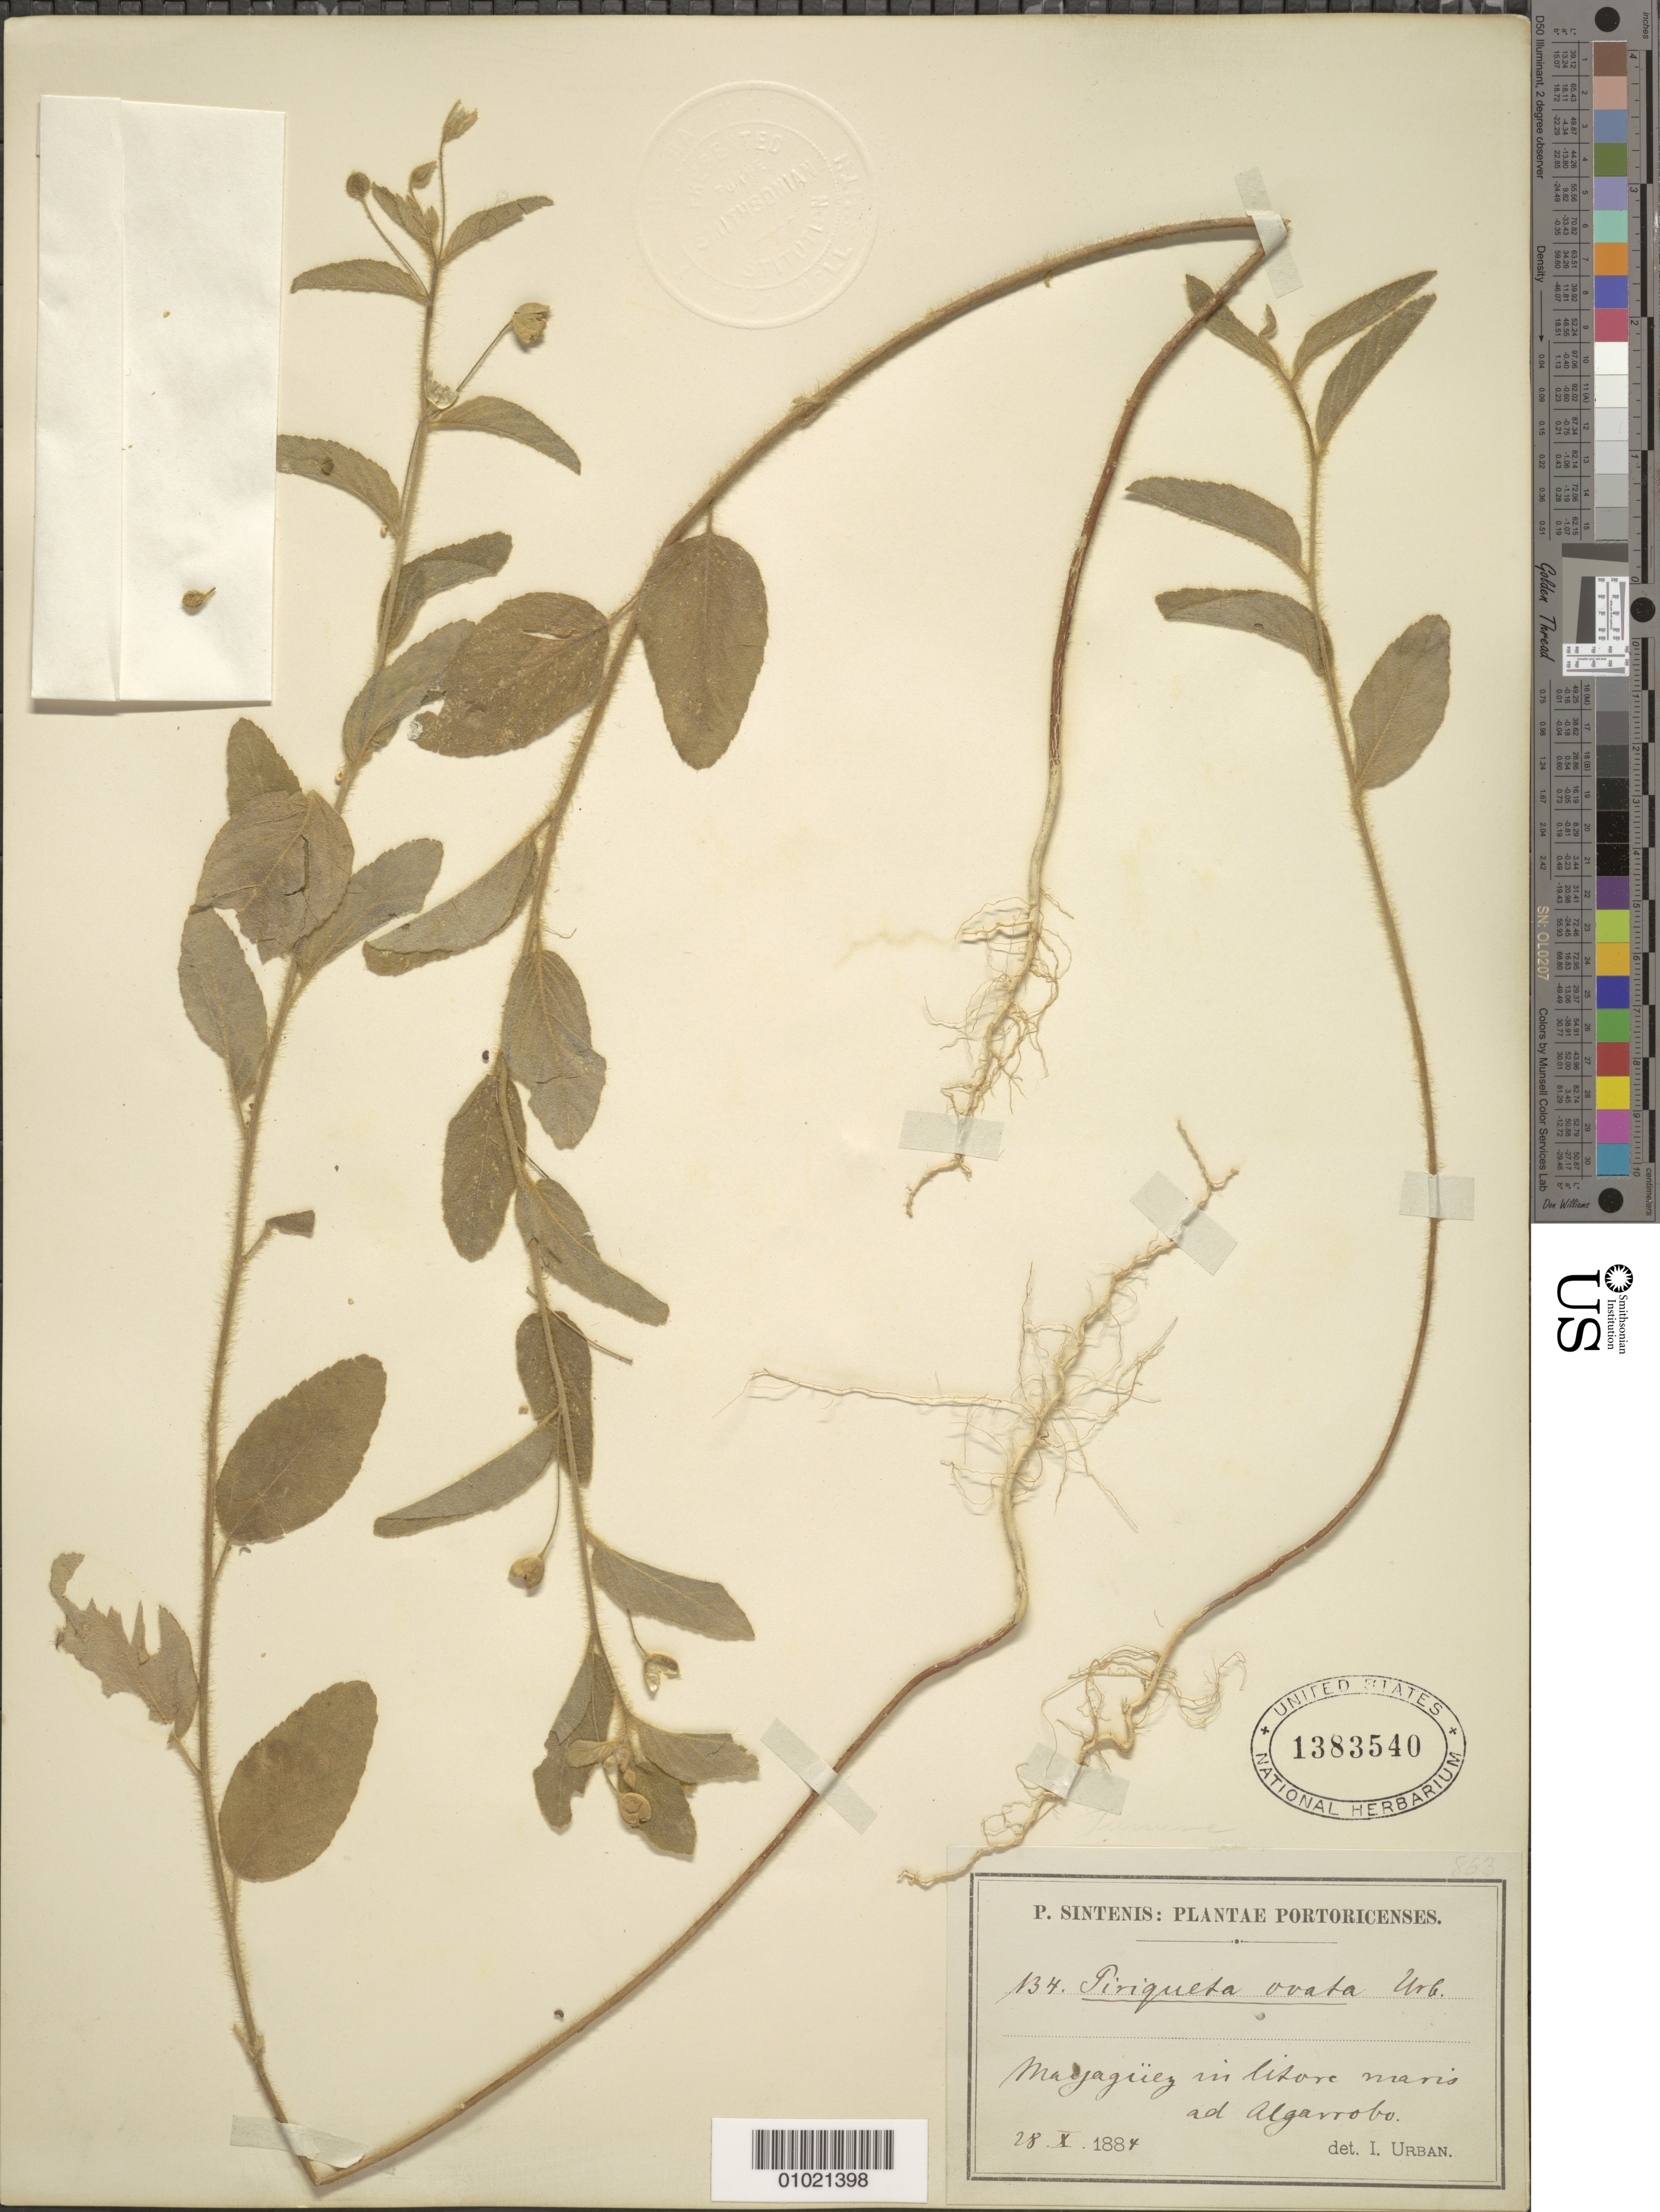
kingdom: Plantae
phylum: Tracheophyta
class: Magnoliopsida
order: Malpighiales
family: Turneraceae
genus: Piriqueta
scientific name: Piriqueta ovata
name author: (Bello) Urb.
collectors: P. Sintenis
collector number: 134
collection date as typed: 28 Oct 1884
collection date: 1884-10-28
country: Puerto Rico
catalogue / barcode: US 1383540